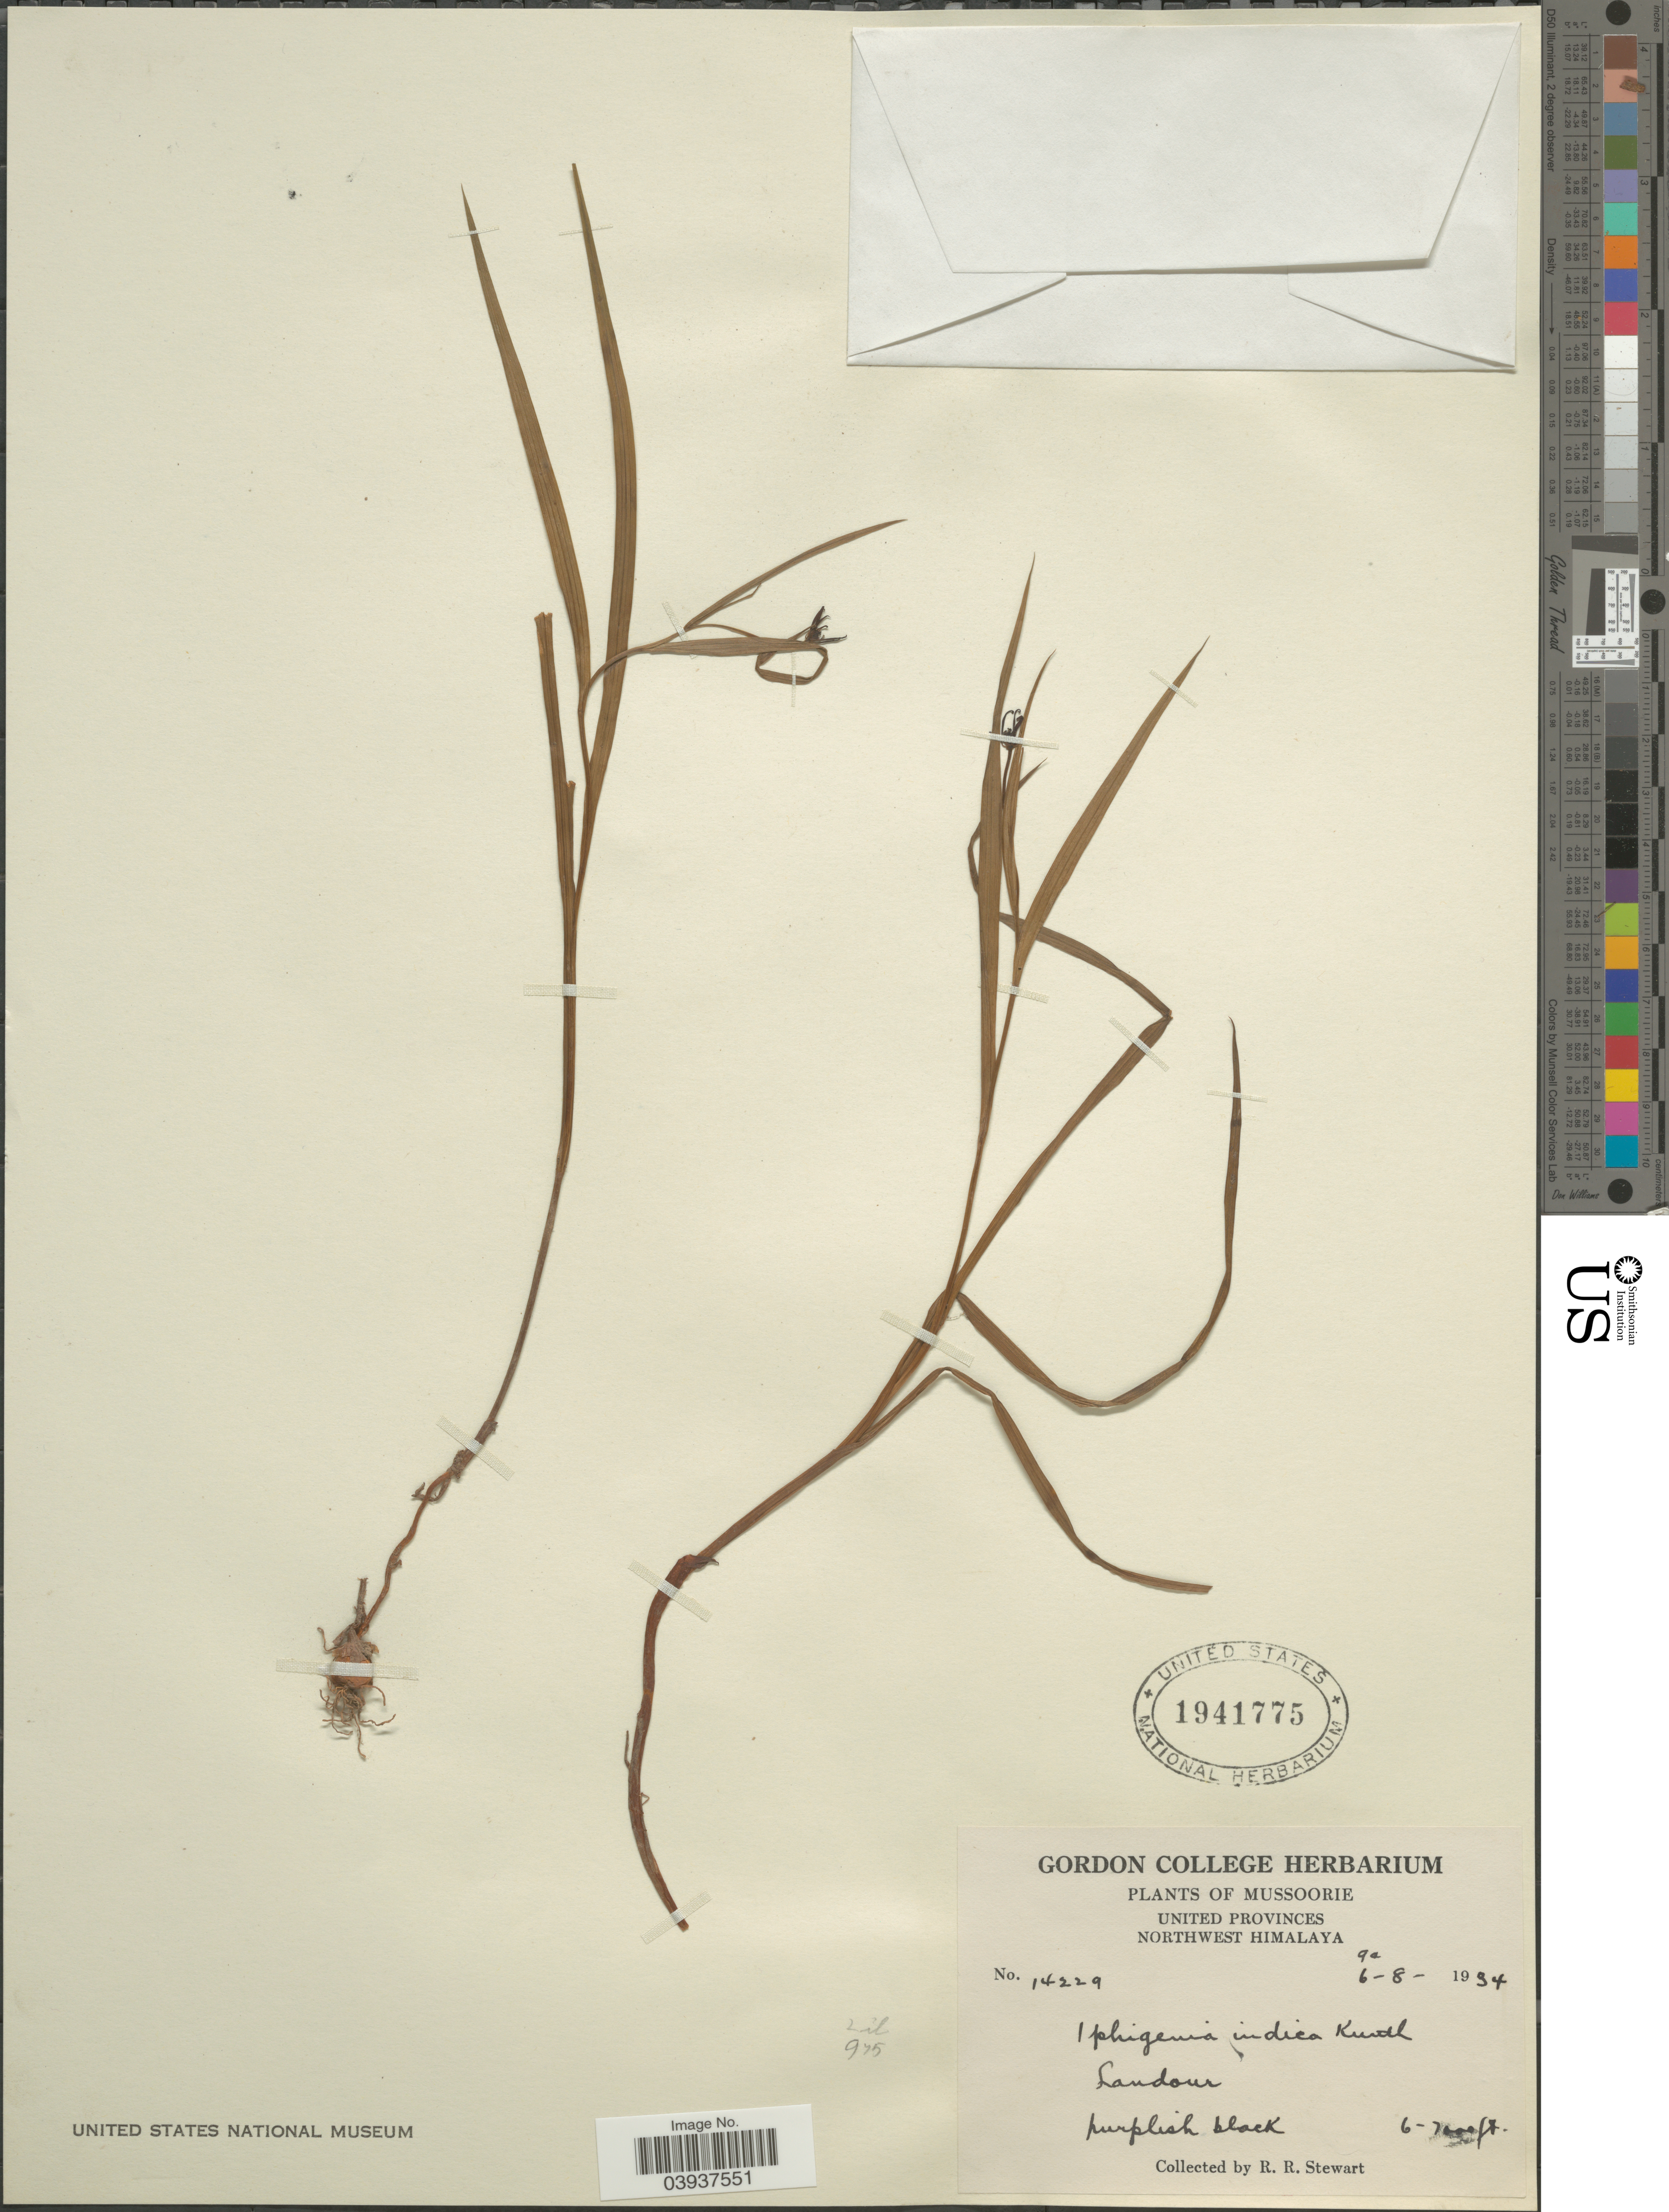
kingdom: Plantae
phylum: Tracheophyta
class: Liliopsida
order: Liliales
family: Colchicaceae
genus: Iphigenia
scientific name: Iphigenia sp.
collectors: R. Stewart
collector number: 14229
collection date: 1934-08-06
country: India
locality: Mussoorie. United Provinces. Northwest Himalaya. Landour.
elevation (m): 1829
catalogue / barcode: US 1941775